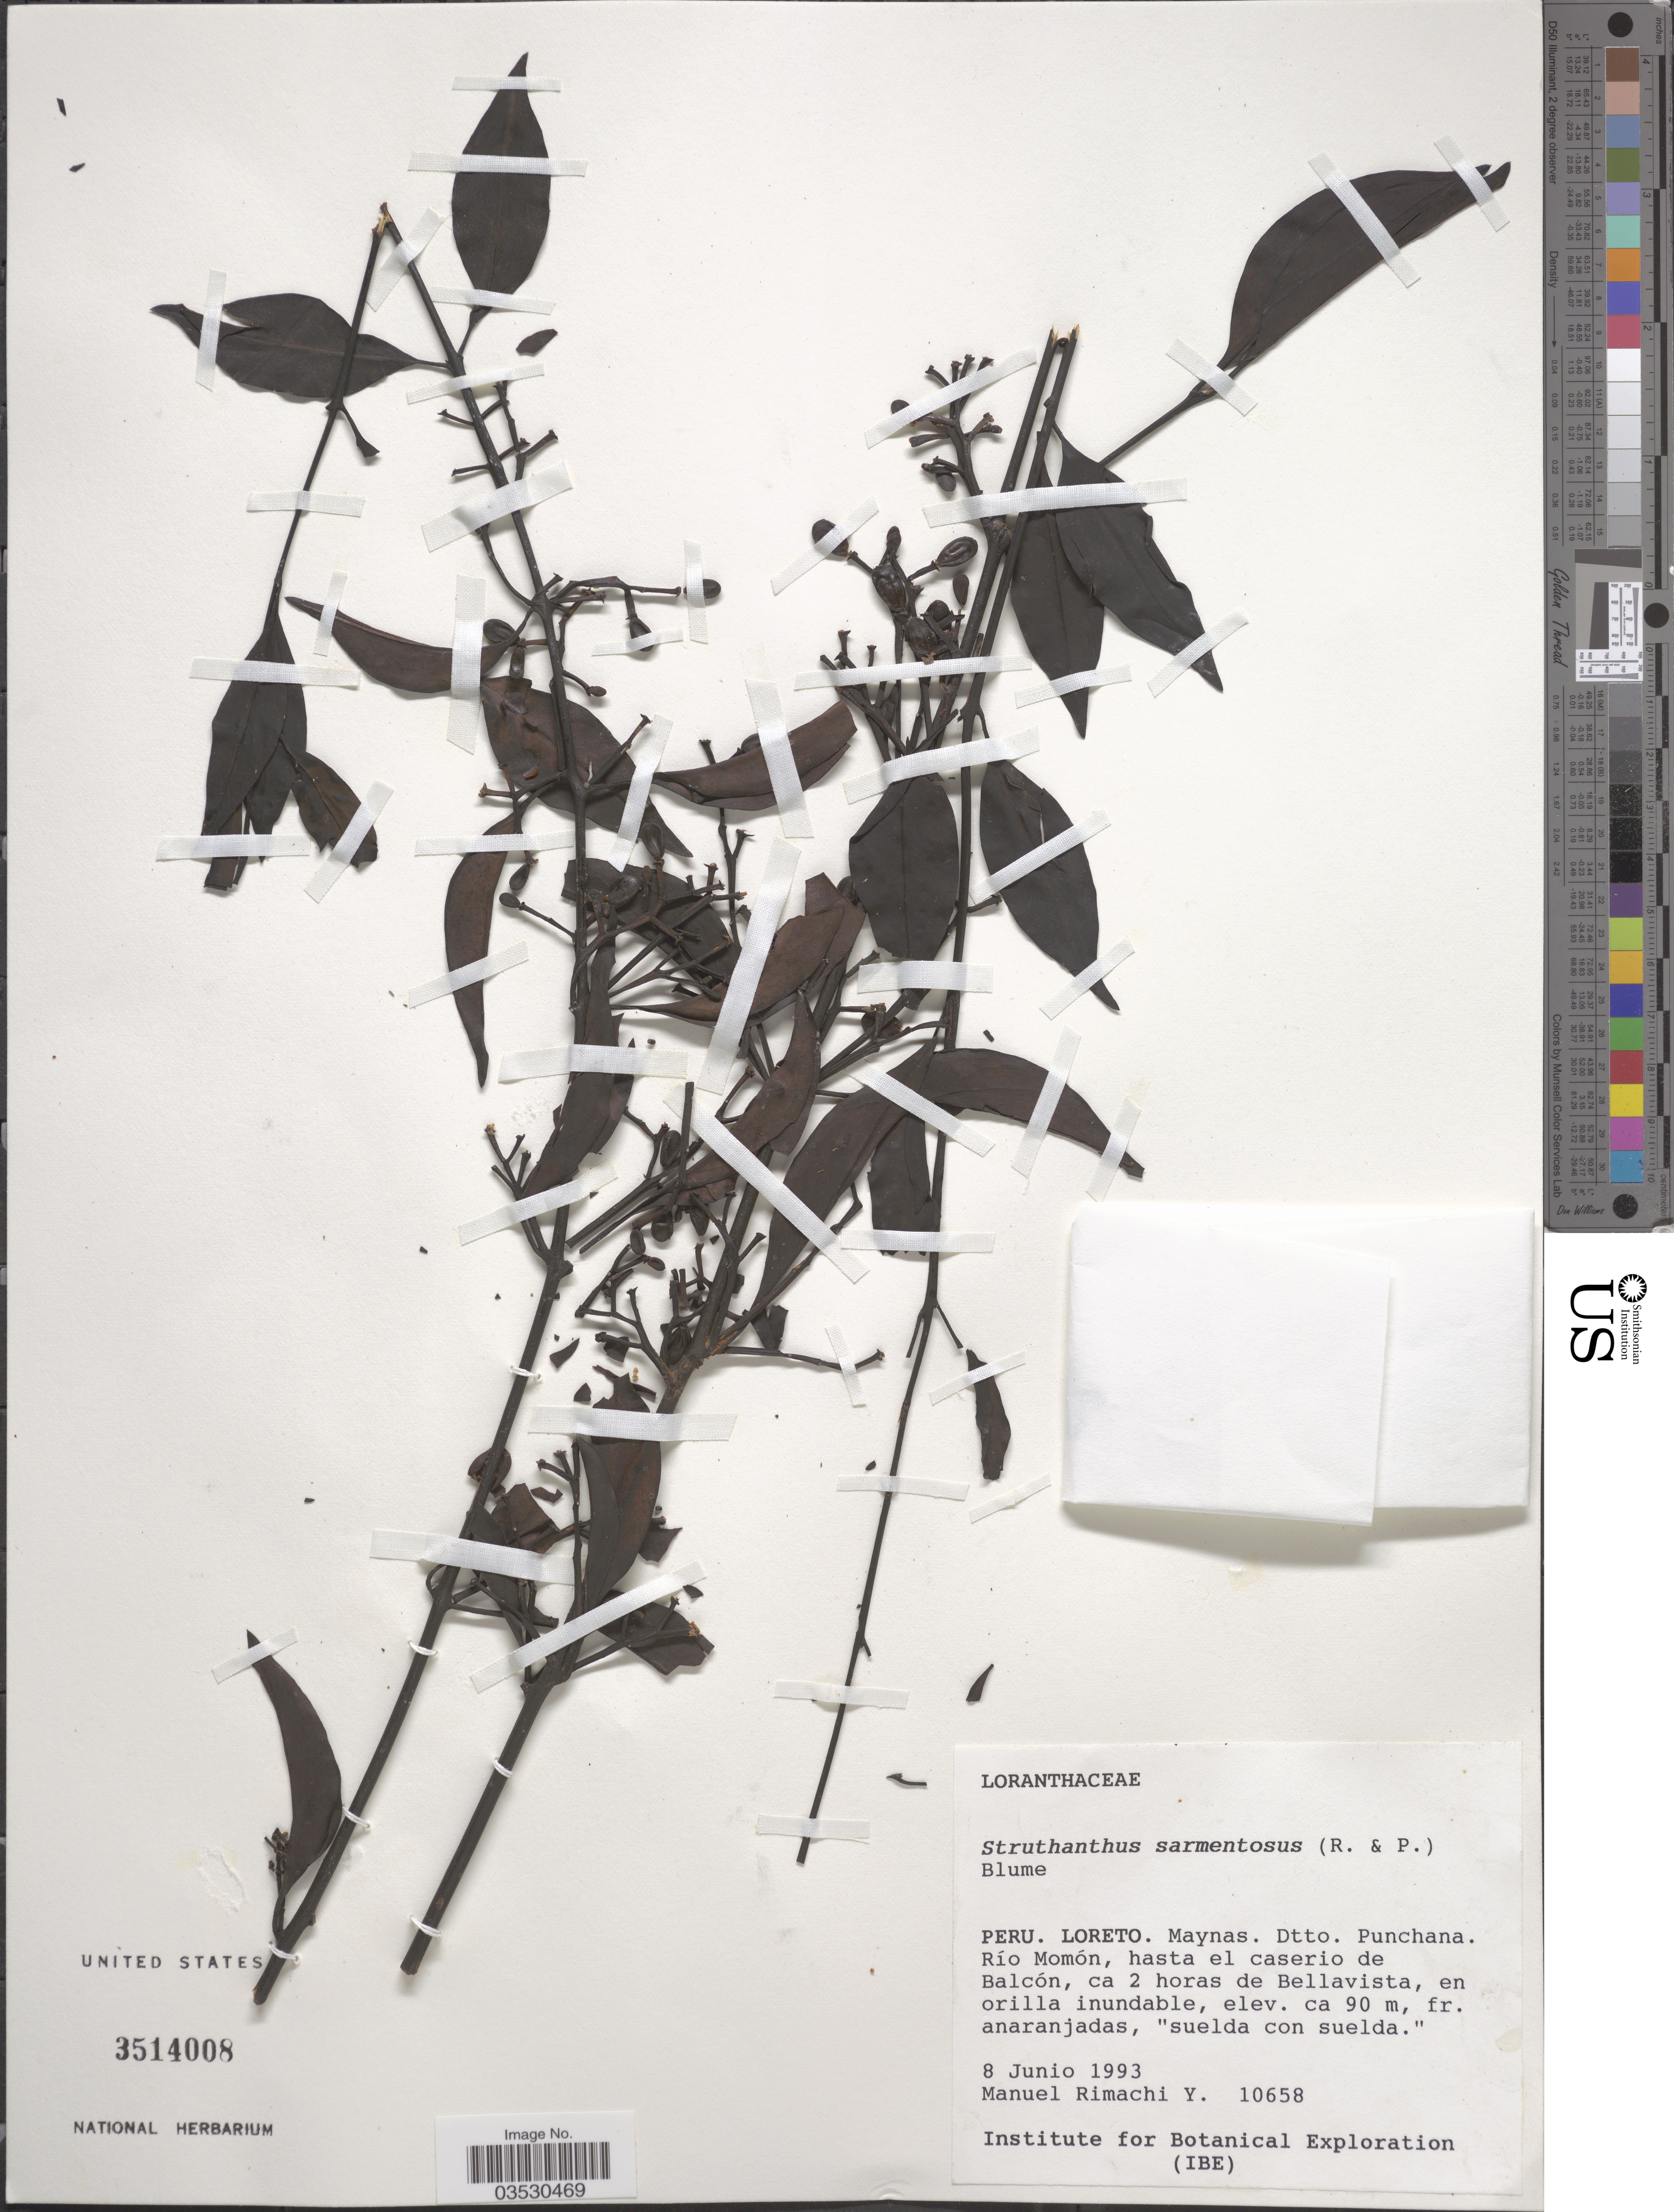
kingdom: Plantae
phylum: Tracheophyta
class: Magnoliopsida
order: Santalales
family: Loranthaceae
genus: Struthanthus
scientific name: Struthanthus sarmentosus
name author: (Ruiz & Pav.) Blume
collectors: M. Rimachi Y.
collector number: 10658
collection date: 1993-06-08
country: Peru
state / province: Loreto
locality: Maynas. Dtto. Punchana. Río Momón, hasta el caserio de Balcón, ca 2 horas de Bellavista.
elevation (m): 90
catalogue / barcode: US 3514008